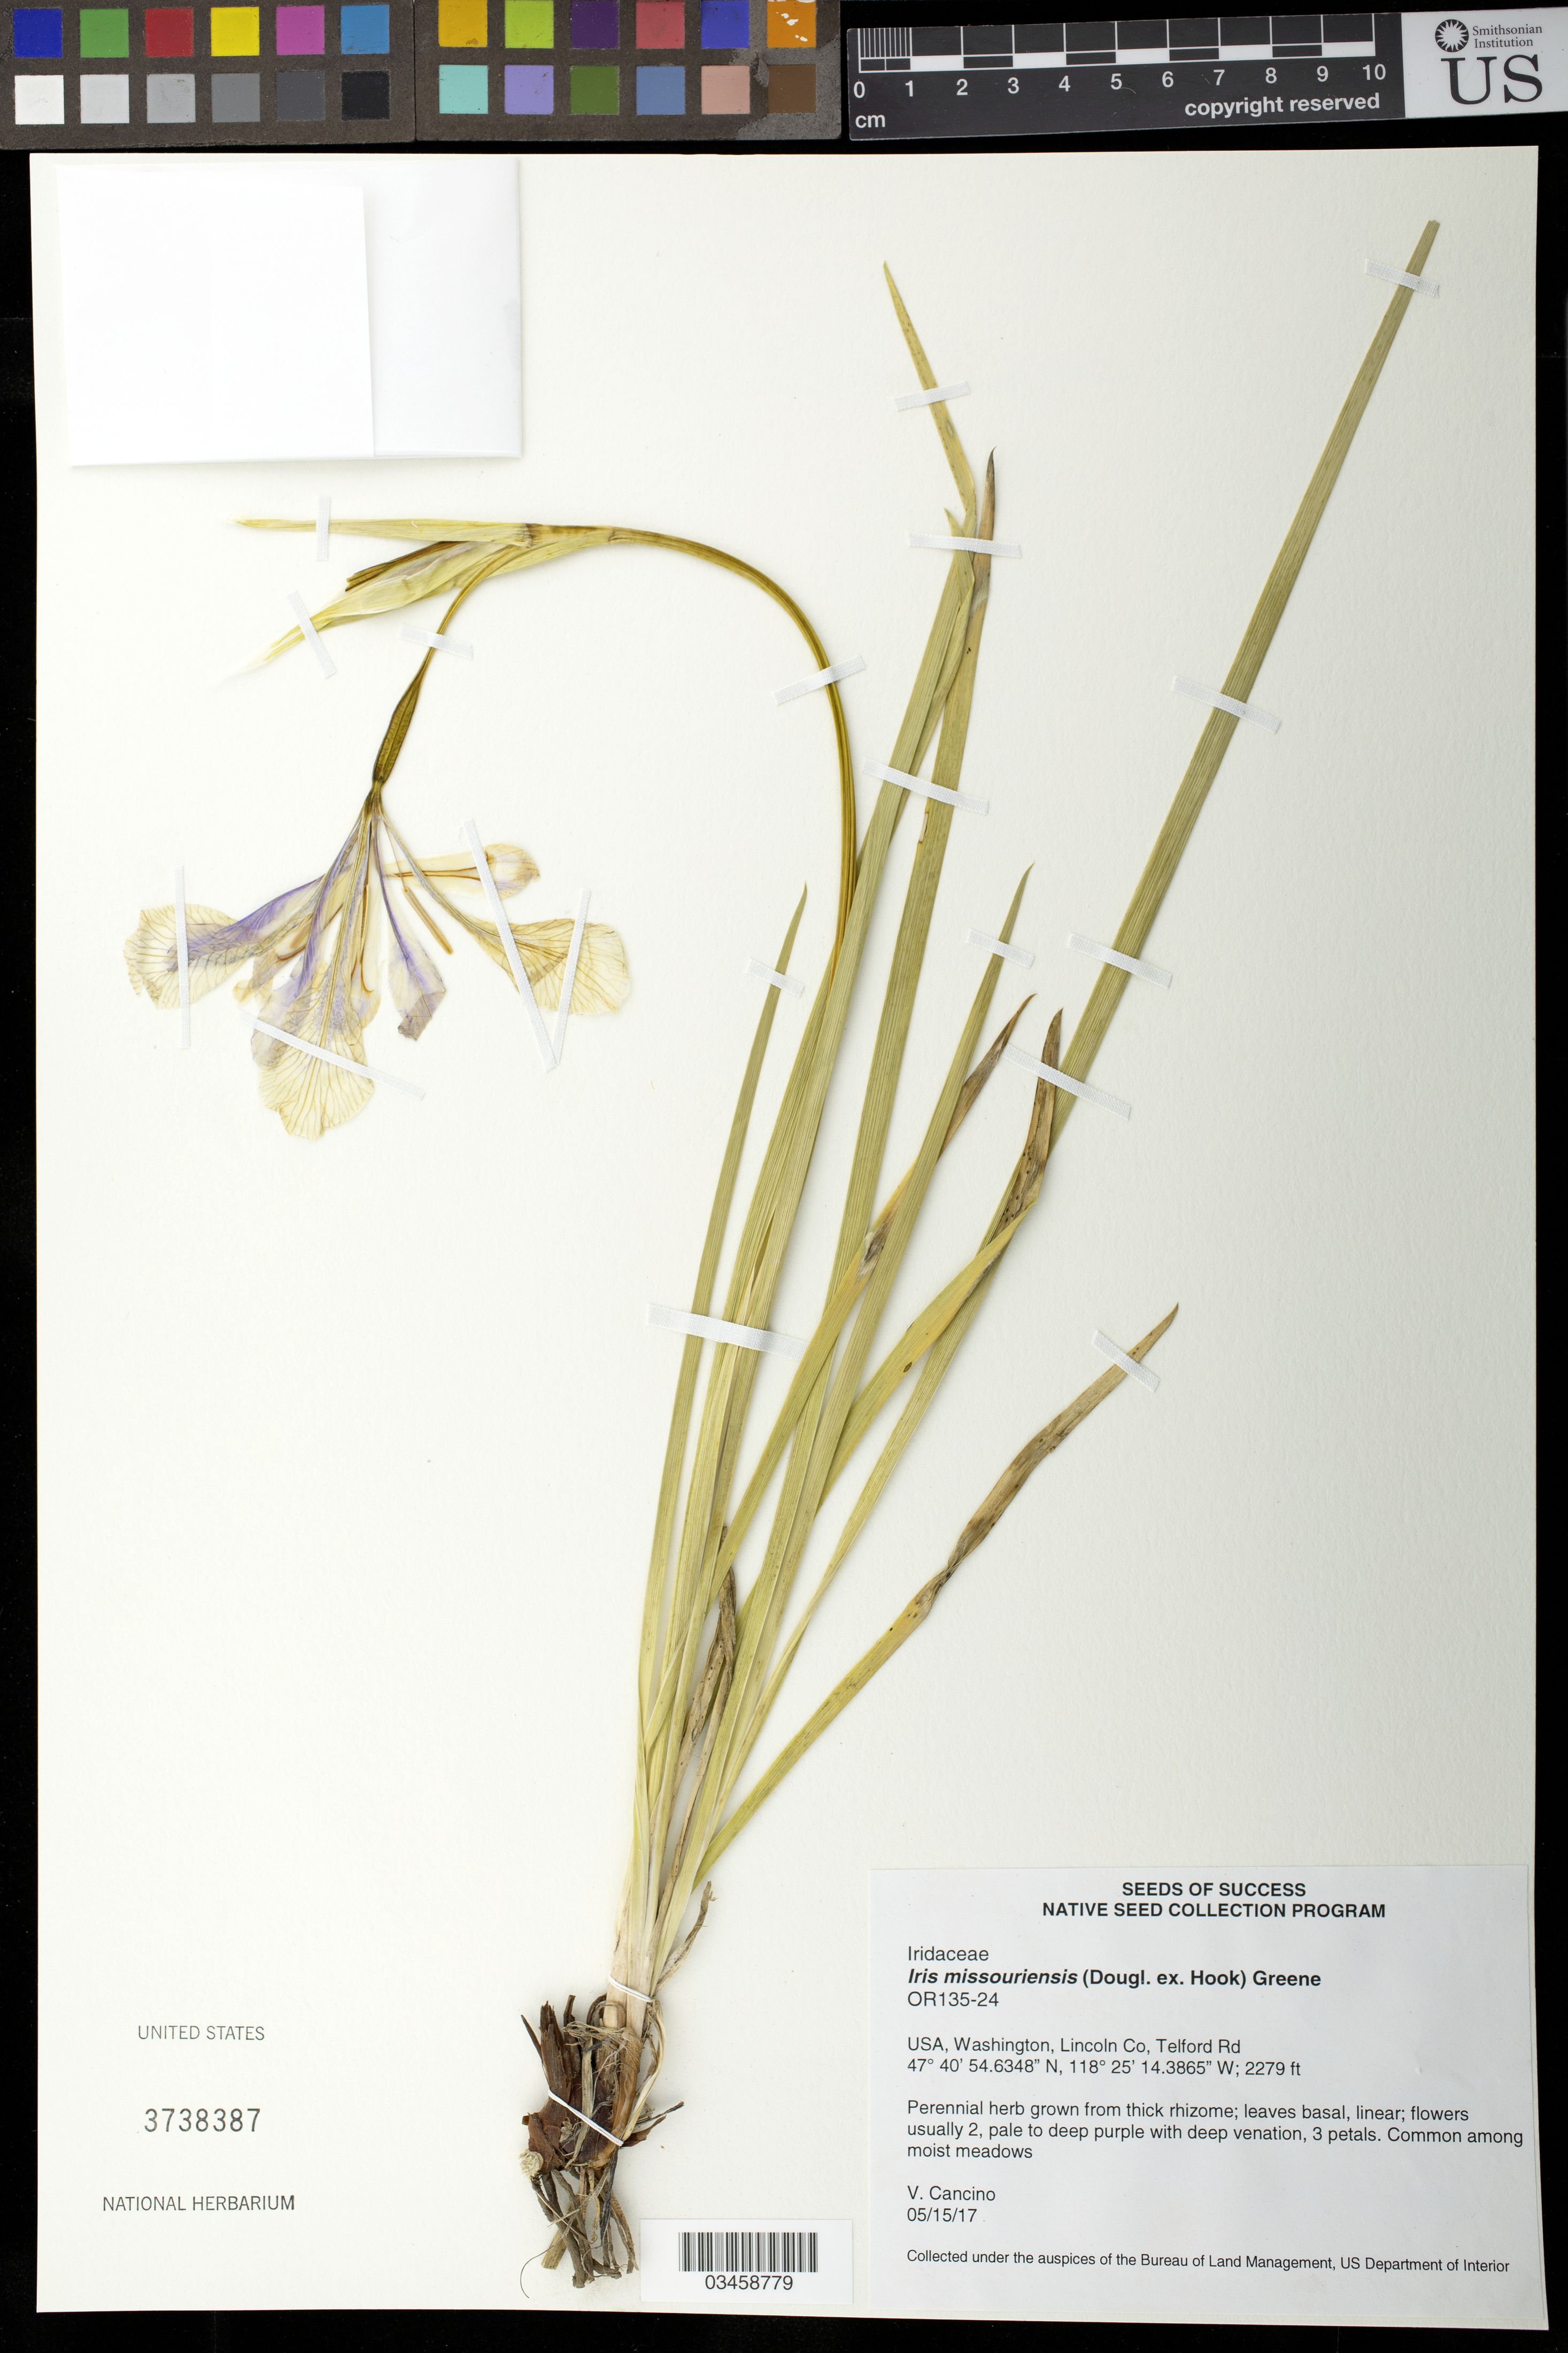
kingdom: Plantae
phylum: Tracheophyta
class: Liliopsida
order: Asparagales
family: Iridaceae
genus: Iris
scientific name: Iris missouriensis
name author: Nutt.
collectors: V. Cancino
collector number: OR135-24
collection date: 2017-05-15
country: United States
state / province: Washington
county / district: Lincoln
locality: Telford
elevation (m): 695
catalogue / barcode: US 3738387